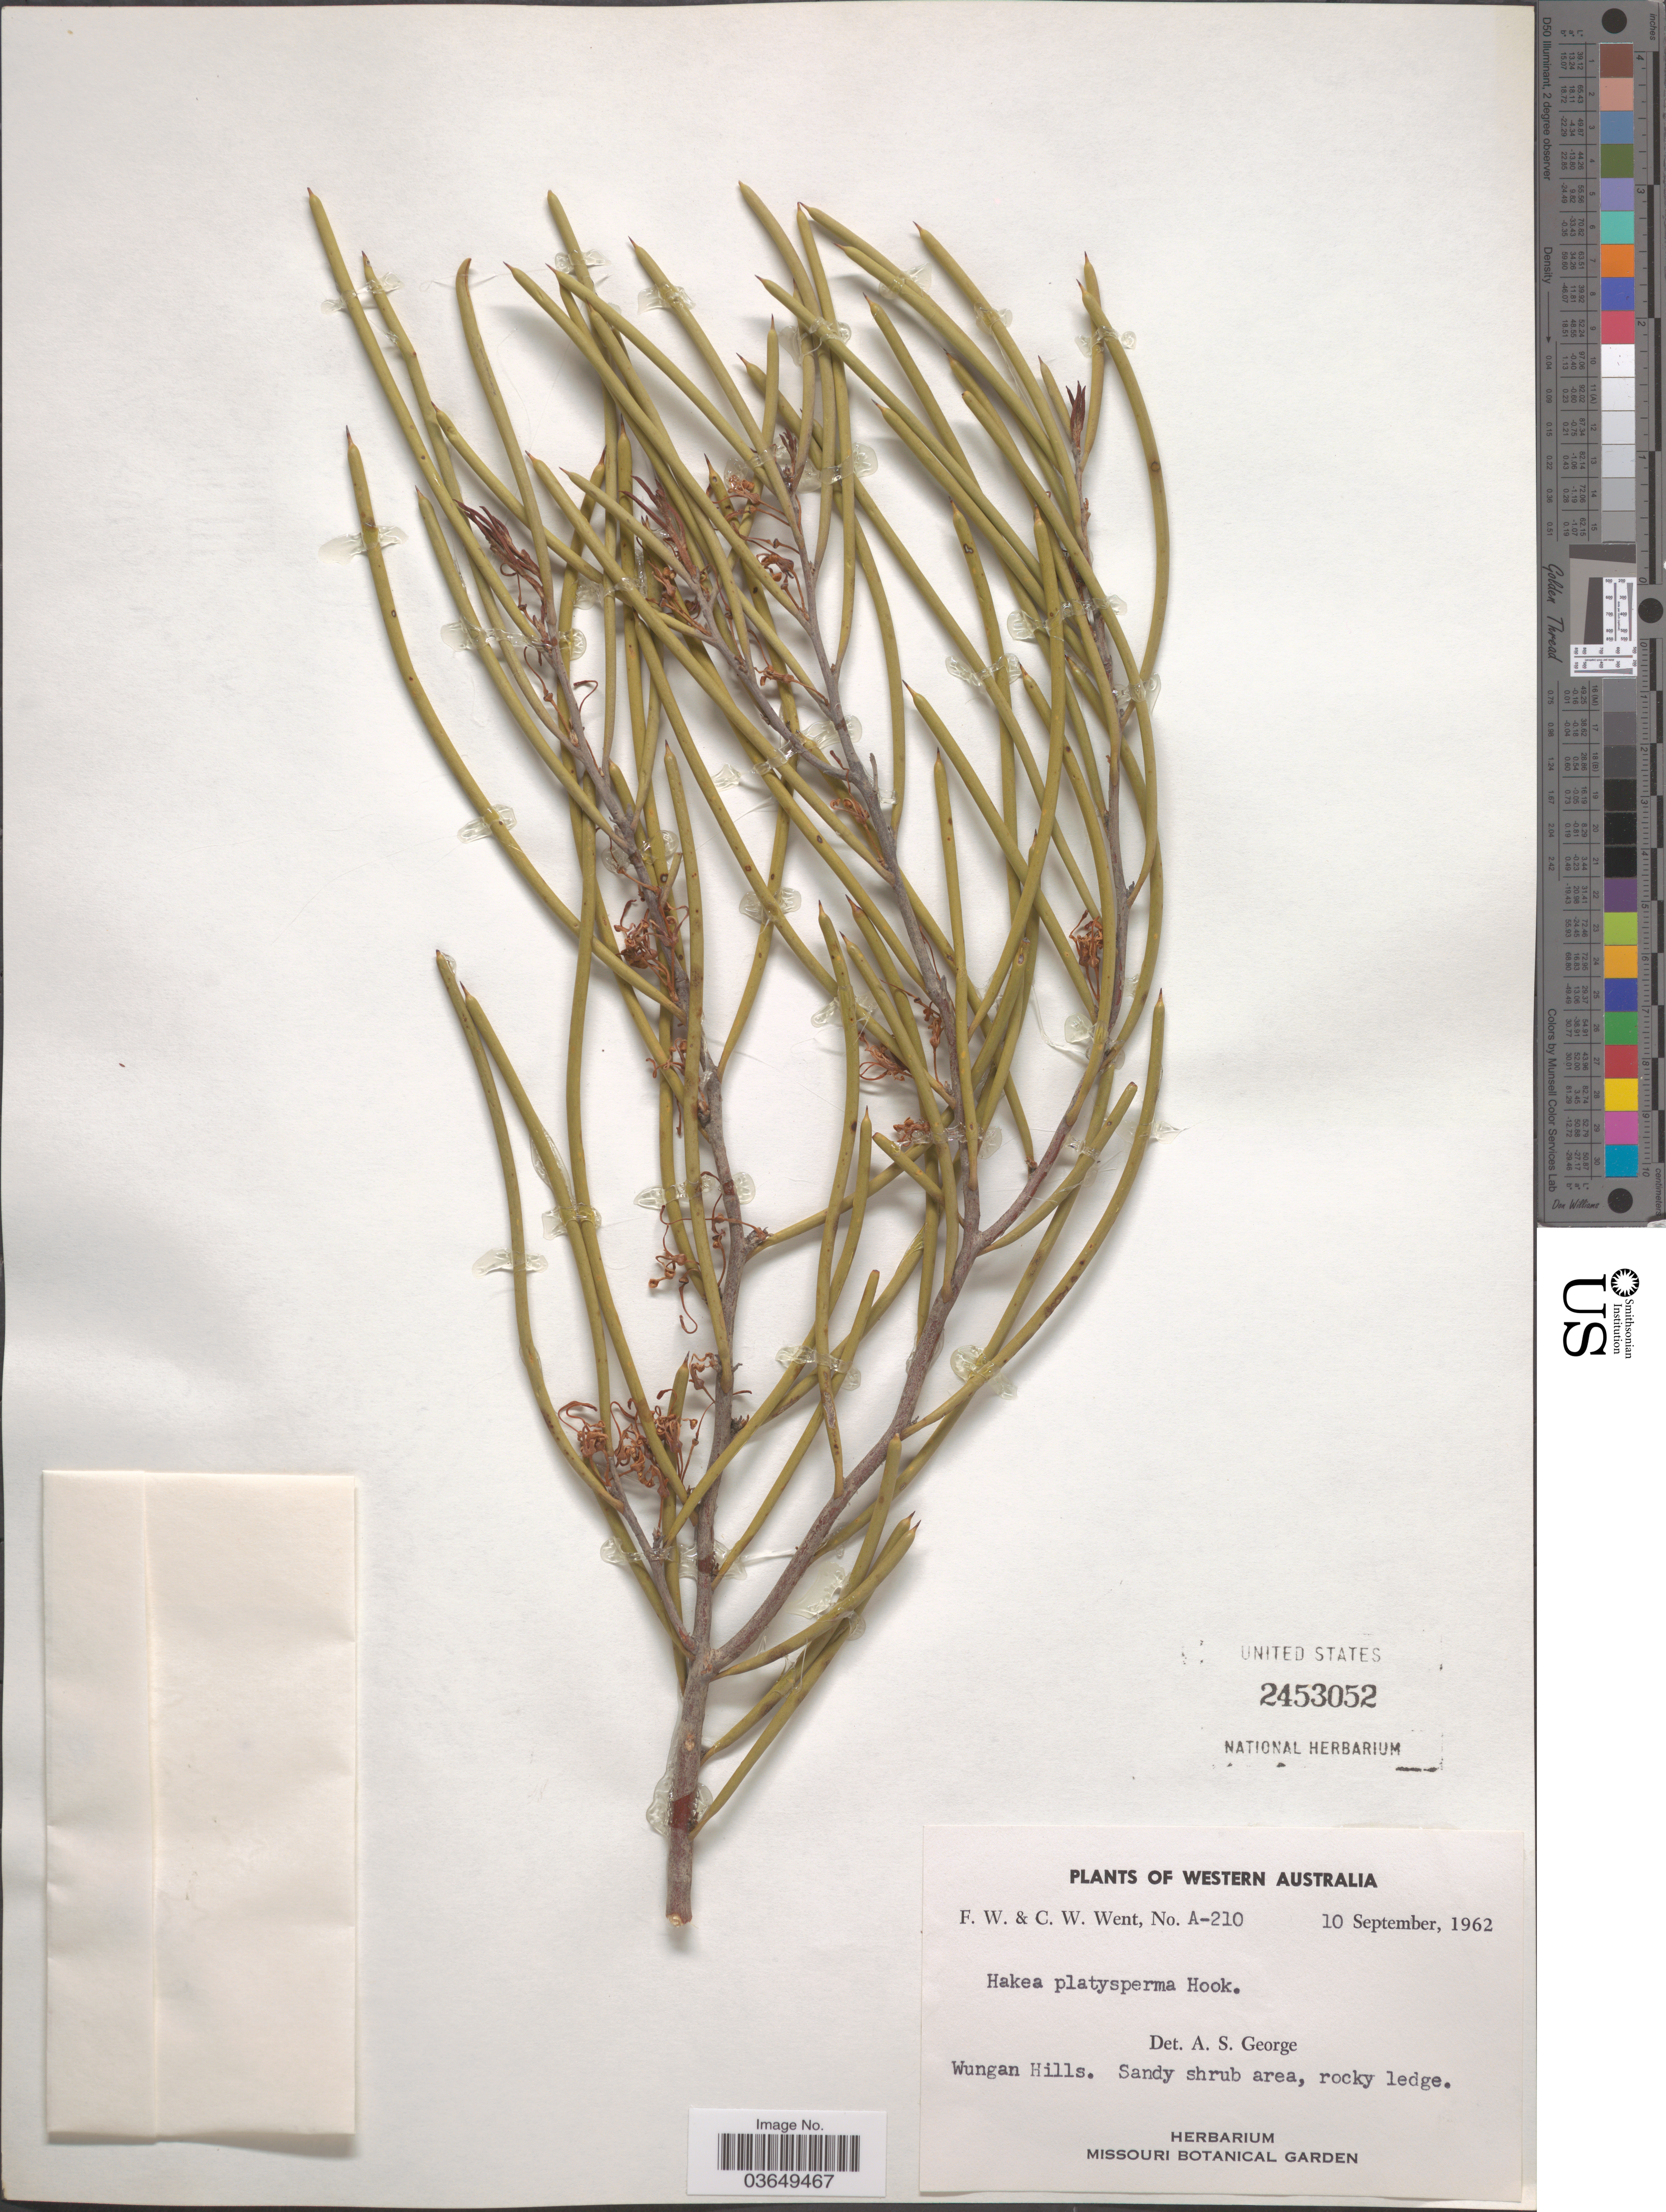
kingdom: Plantae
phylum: Tracheophyta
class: Magnoliopsida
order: Proteales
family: Proteaceae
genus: Hakea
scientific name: Hakea platysperma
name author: Hook.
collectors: F. W. Went & C. W. Went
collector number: A-210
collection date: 1962-09-10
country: Australia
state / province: Western Australia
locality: Wungan Hills.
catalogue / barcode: US 2453052